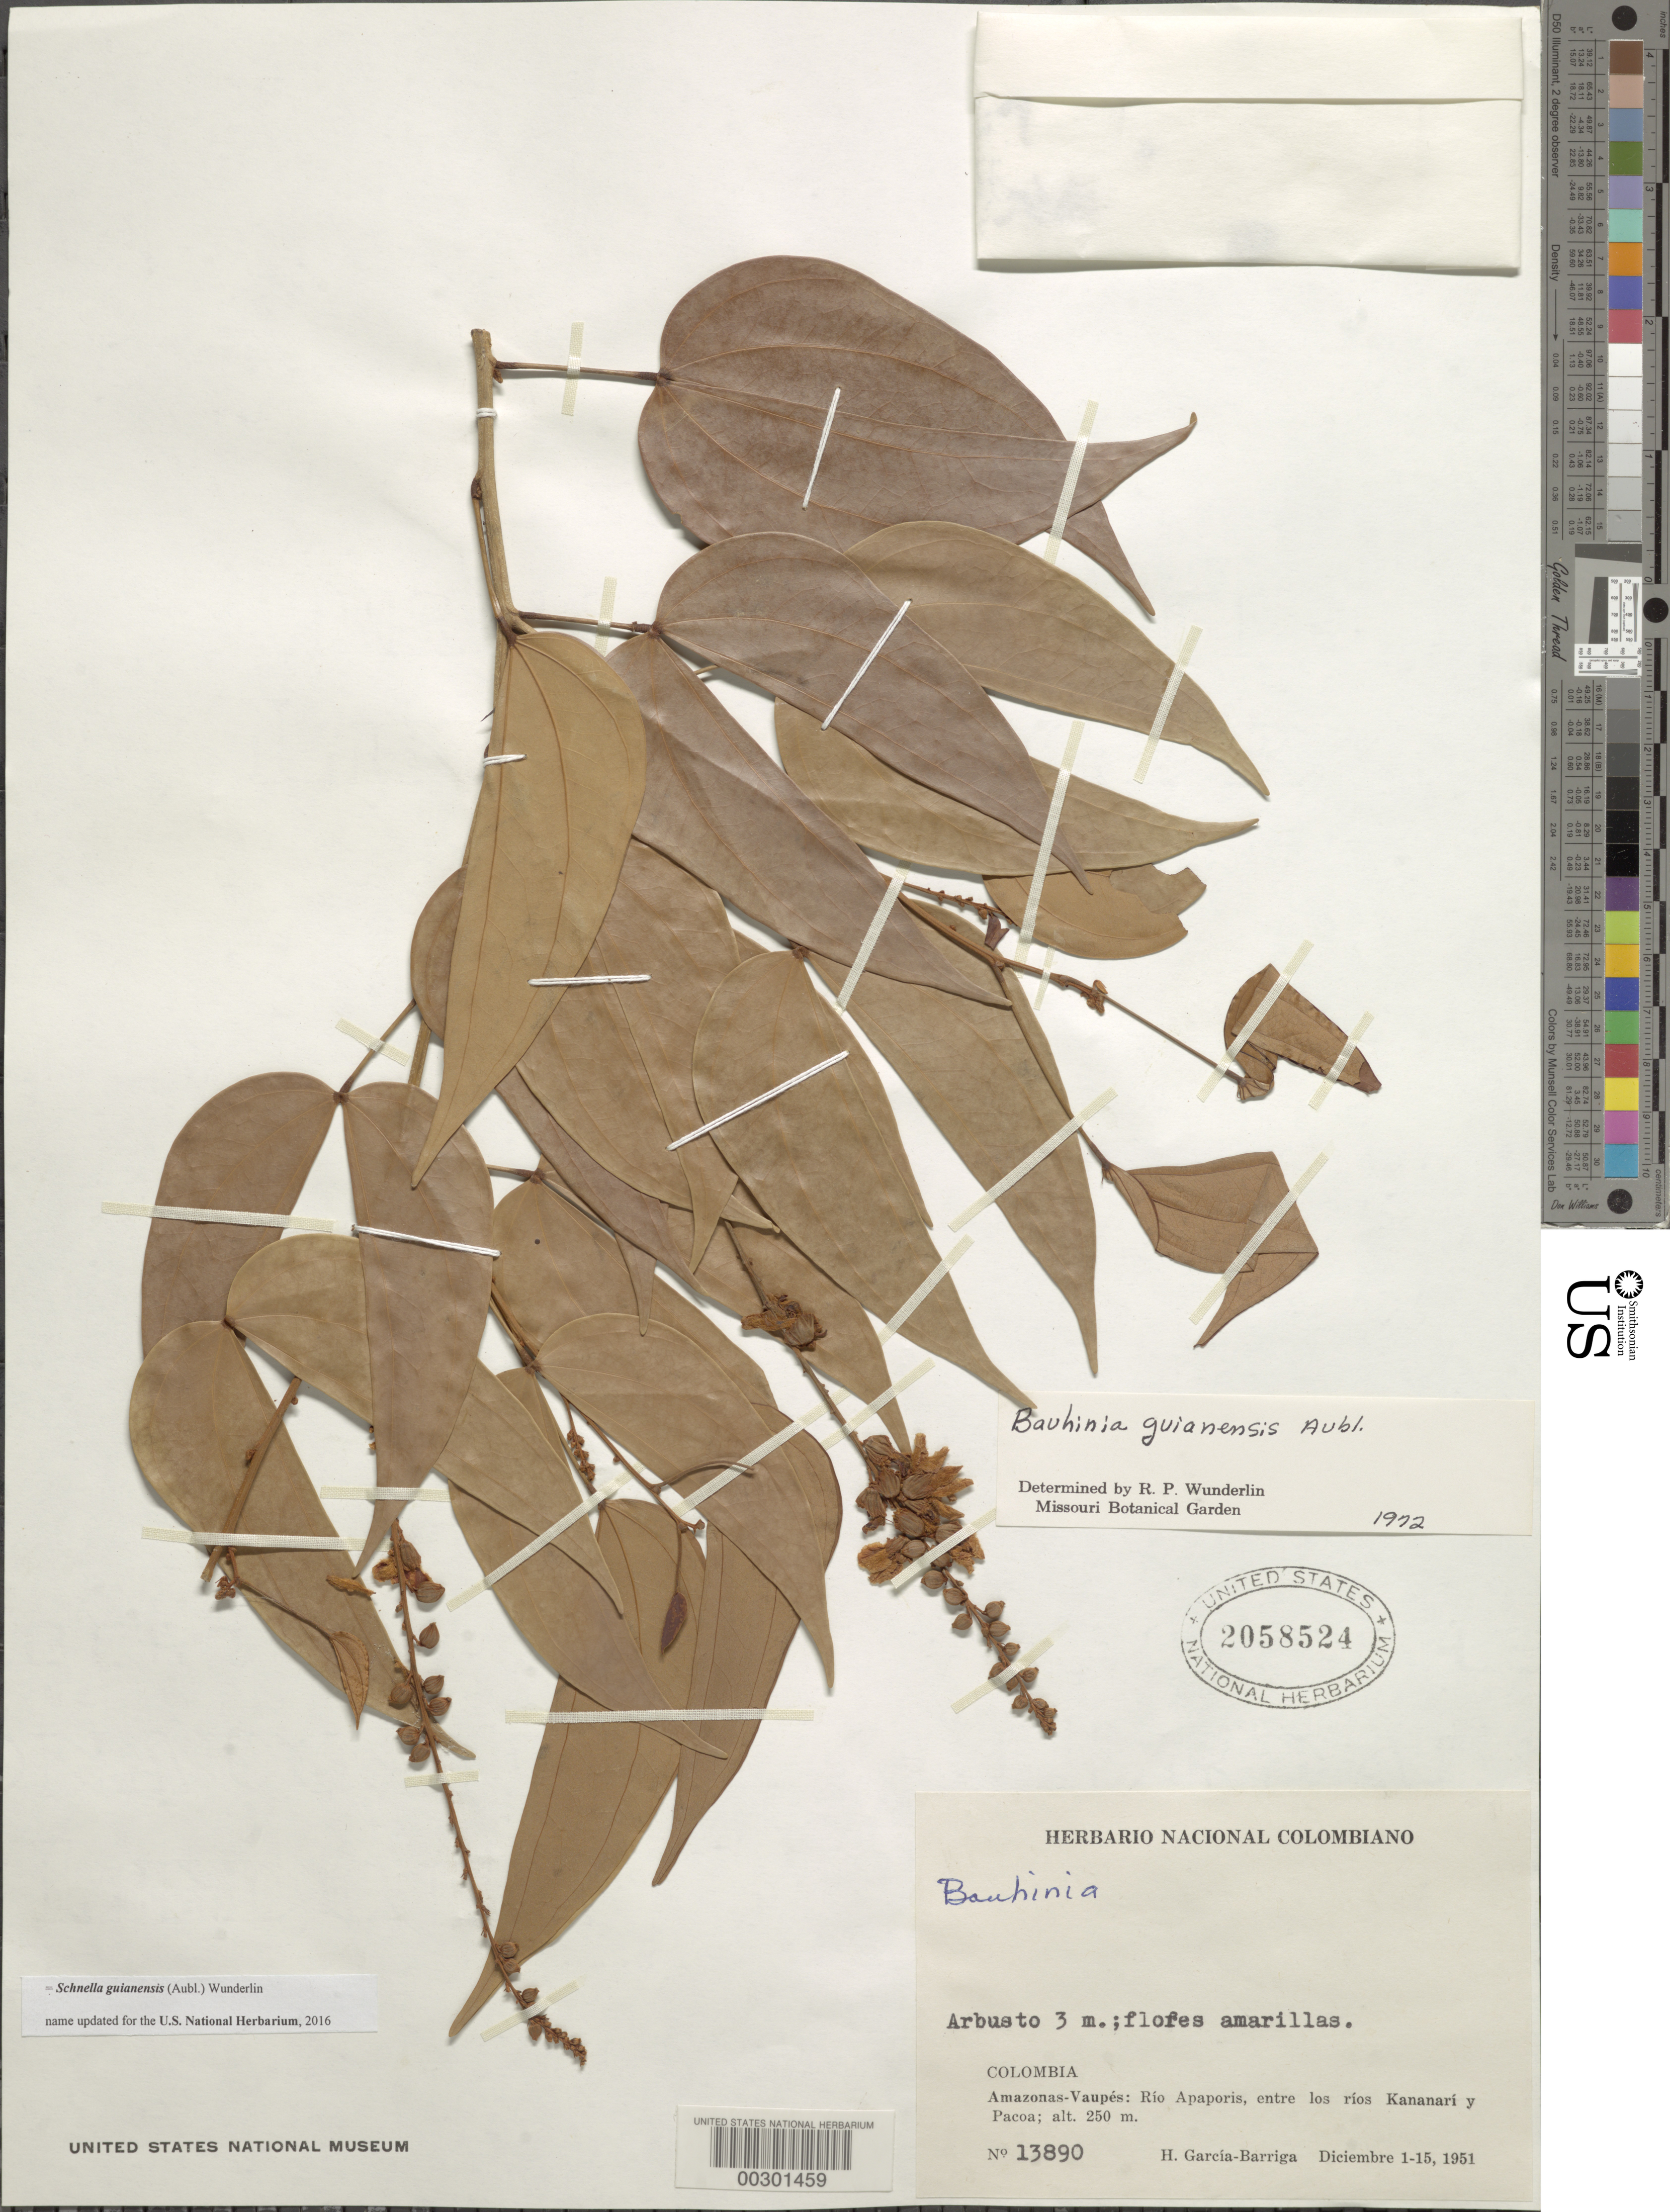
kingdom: Plantae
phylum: Tracheophyta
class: Magnoliopsida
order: Fabales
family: Fabaceae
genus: Schnella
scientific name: Schnella guianensis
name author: (Aubl.) Wunderlin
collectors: H. García Barriga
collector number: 13890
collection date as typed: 01 Dec 1951 to 15 Dec 1951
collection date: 1951-12-01/1951-12-15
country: Colombia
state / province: Amazônas / Vaupés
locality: Rio Apaporis, between the Rios Kananari and Pacoa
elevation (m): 250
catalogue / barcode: US 2058524